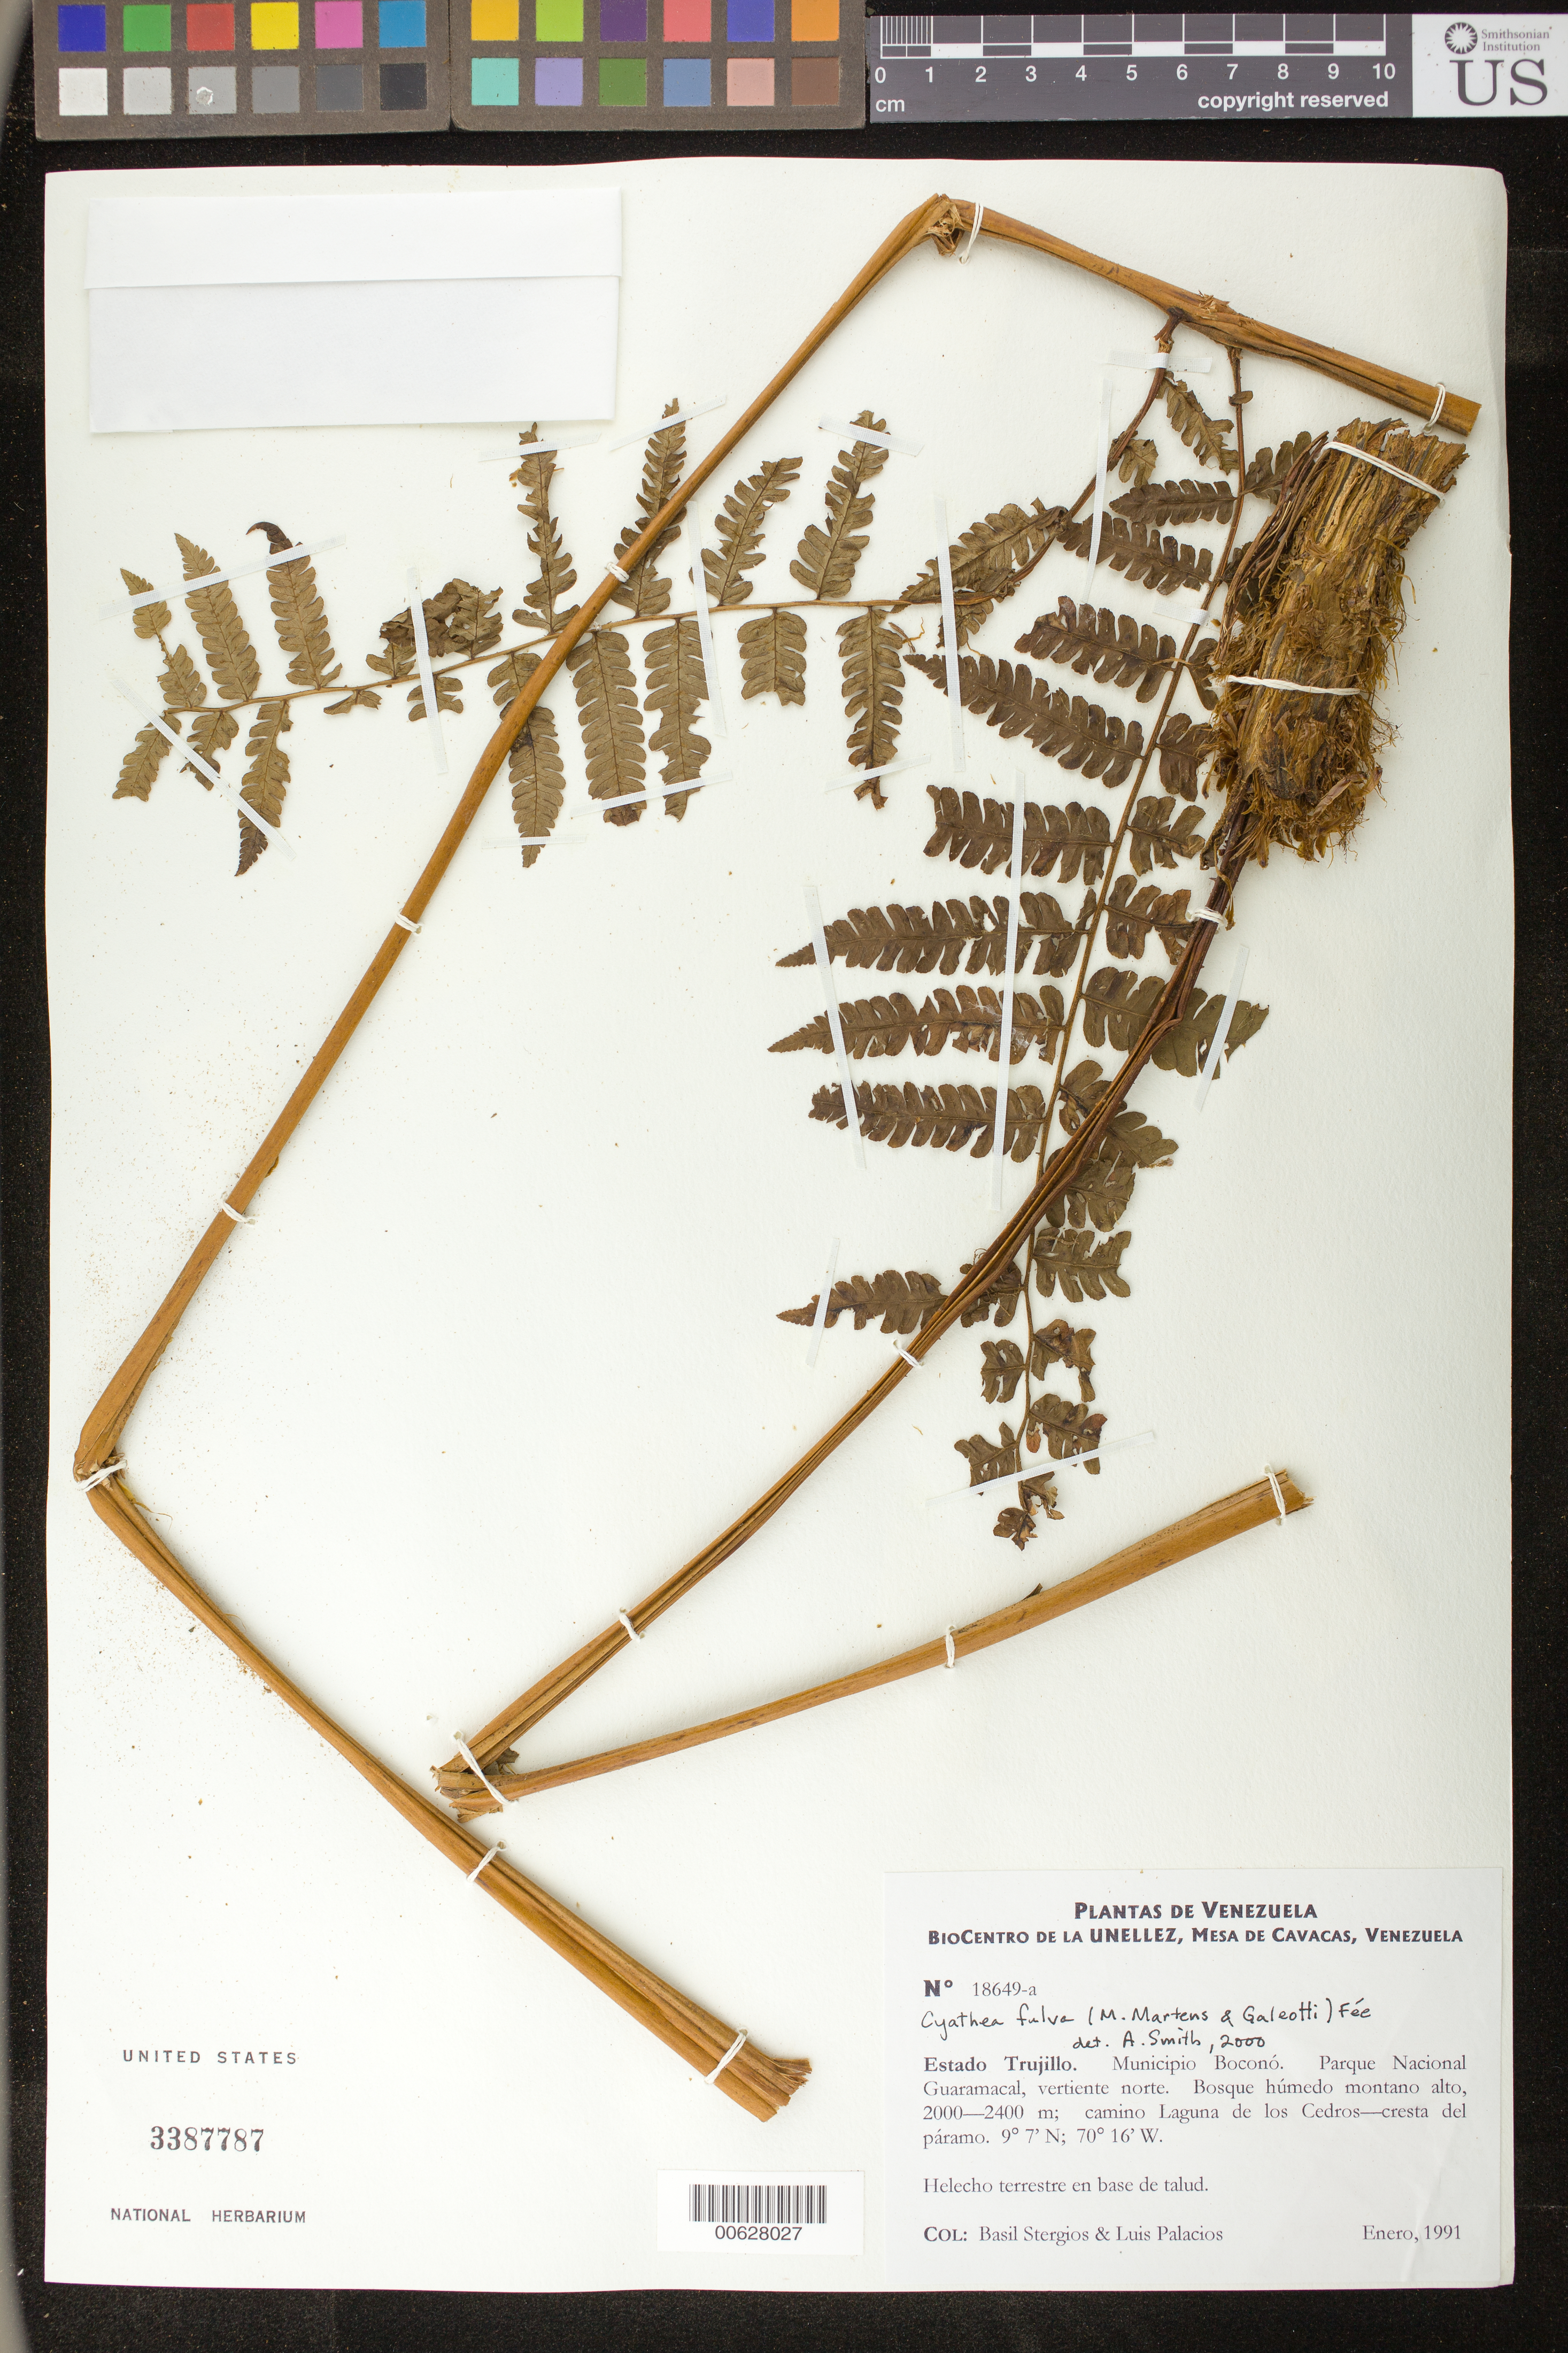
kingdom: Plantae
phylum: Tracheophyta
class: Polypodiopsida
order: Cyatheales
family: Cyatheaceae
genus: Cyathea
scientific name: Cyathea fulva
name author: (M. Martens & Galeotti) Fée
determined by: Smith, Alan R., (UC)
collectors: B. G. Stergios & L. Palacios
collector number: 18649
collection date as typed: Jan 1991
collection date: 1991-01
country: Venezuela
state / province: Trujillo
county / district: Boconó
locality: Parque Nacional Guaramacal, vertiente N, camino laguna de los Cedros-cresta del páramo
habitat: Bosque húmedo montano alto.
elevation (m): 2000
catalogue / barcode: US 3387787